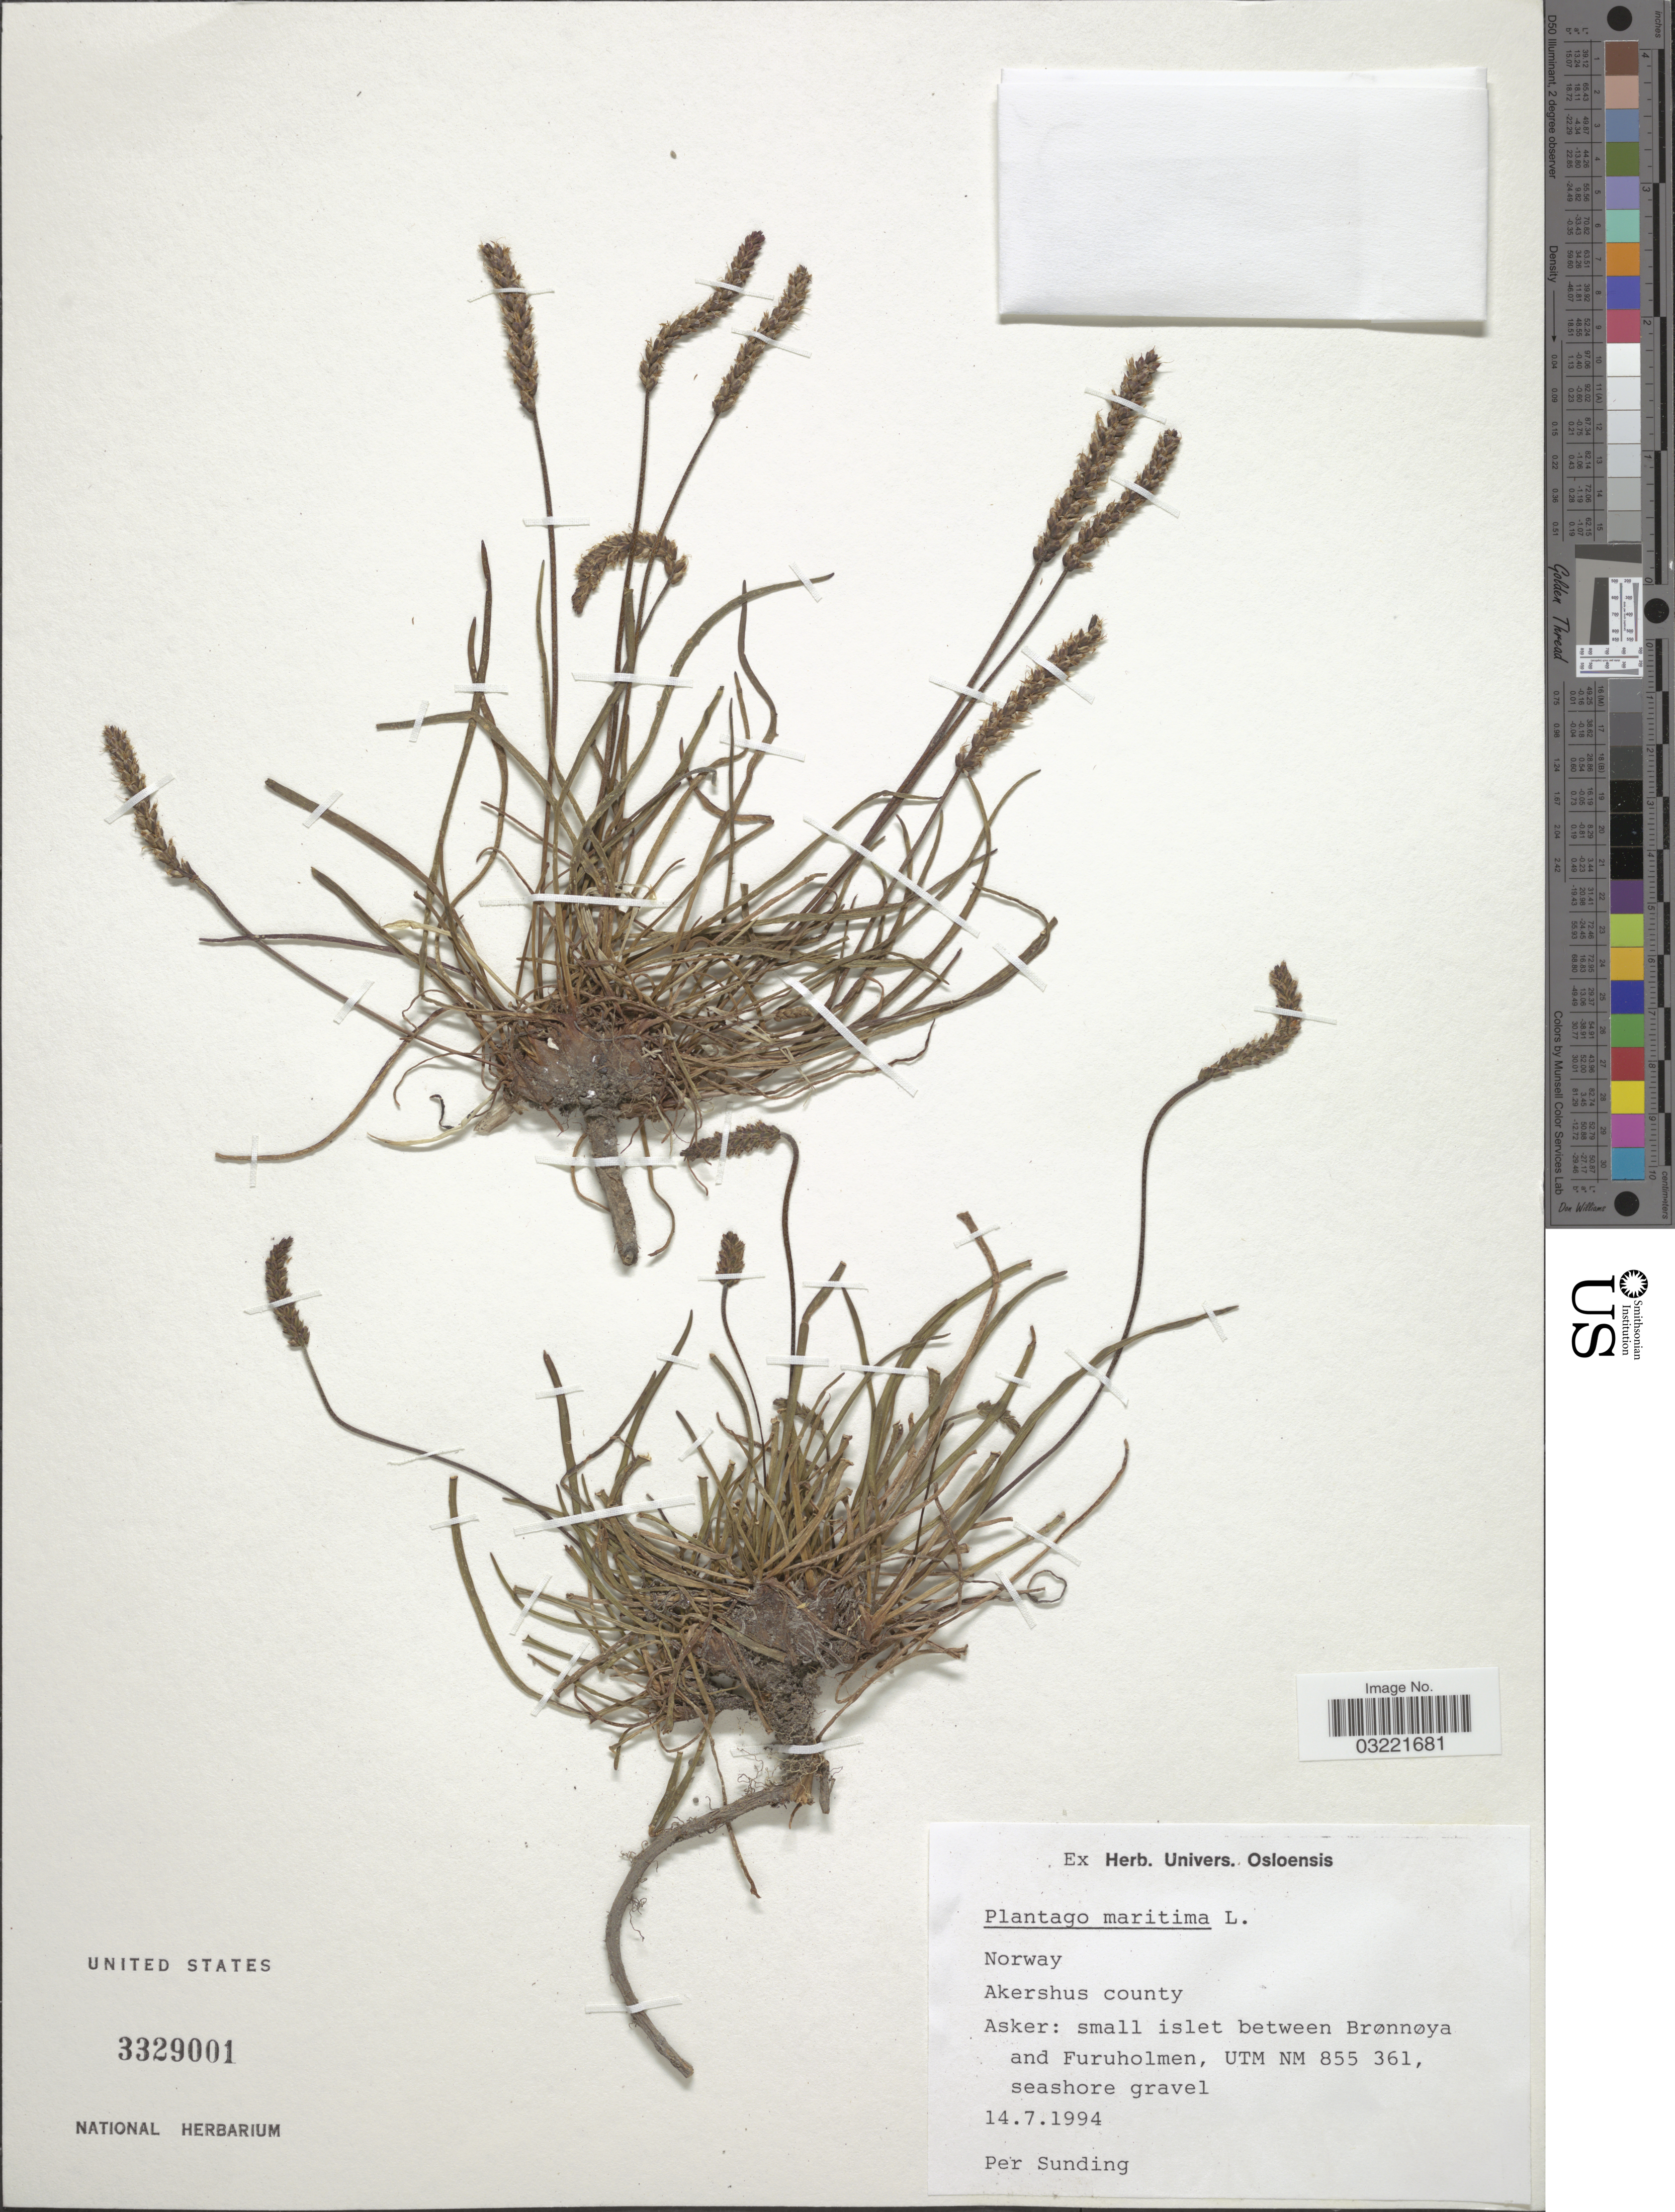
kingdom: Plantae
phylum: Tracheophyta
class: Magnoliopsida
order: Lamiales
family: Plantaginaceae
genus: Plantago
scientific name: Plantago maritima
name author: L.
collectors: P. O. Sunding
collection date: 1994-07-14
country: Norway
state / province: Akershus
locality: Akershus county. Asker: small islet between Brønnøya and Furuholmen, UTM NM 855 361.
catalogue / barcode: US 3329001